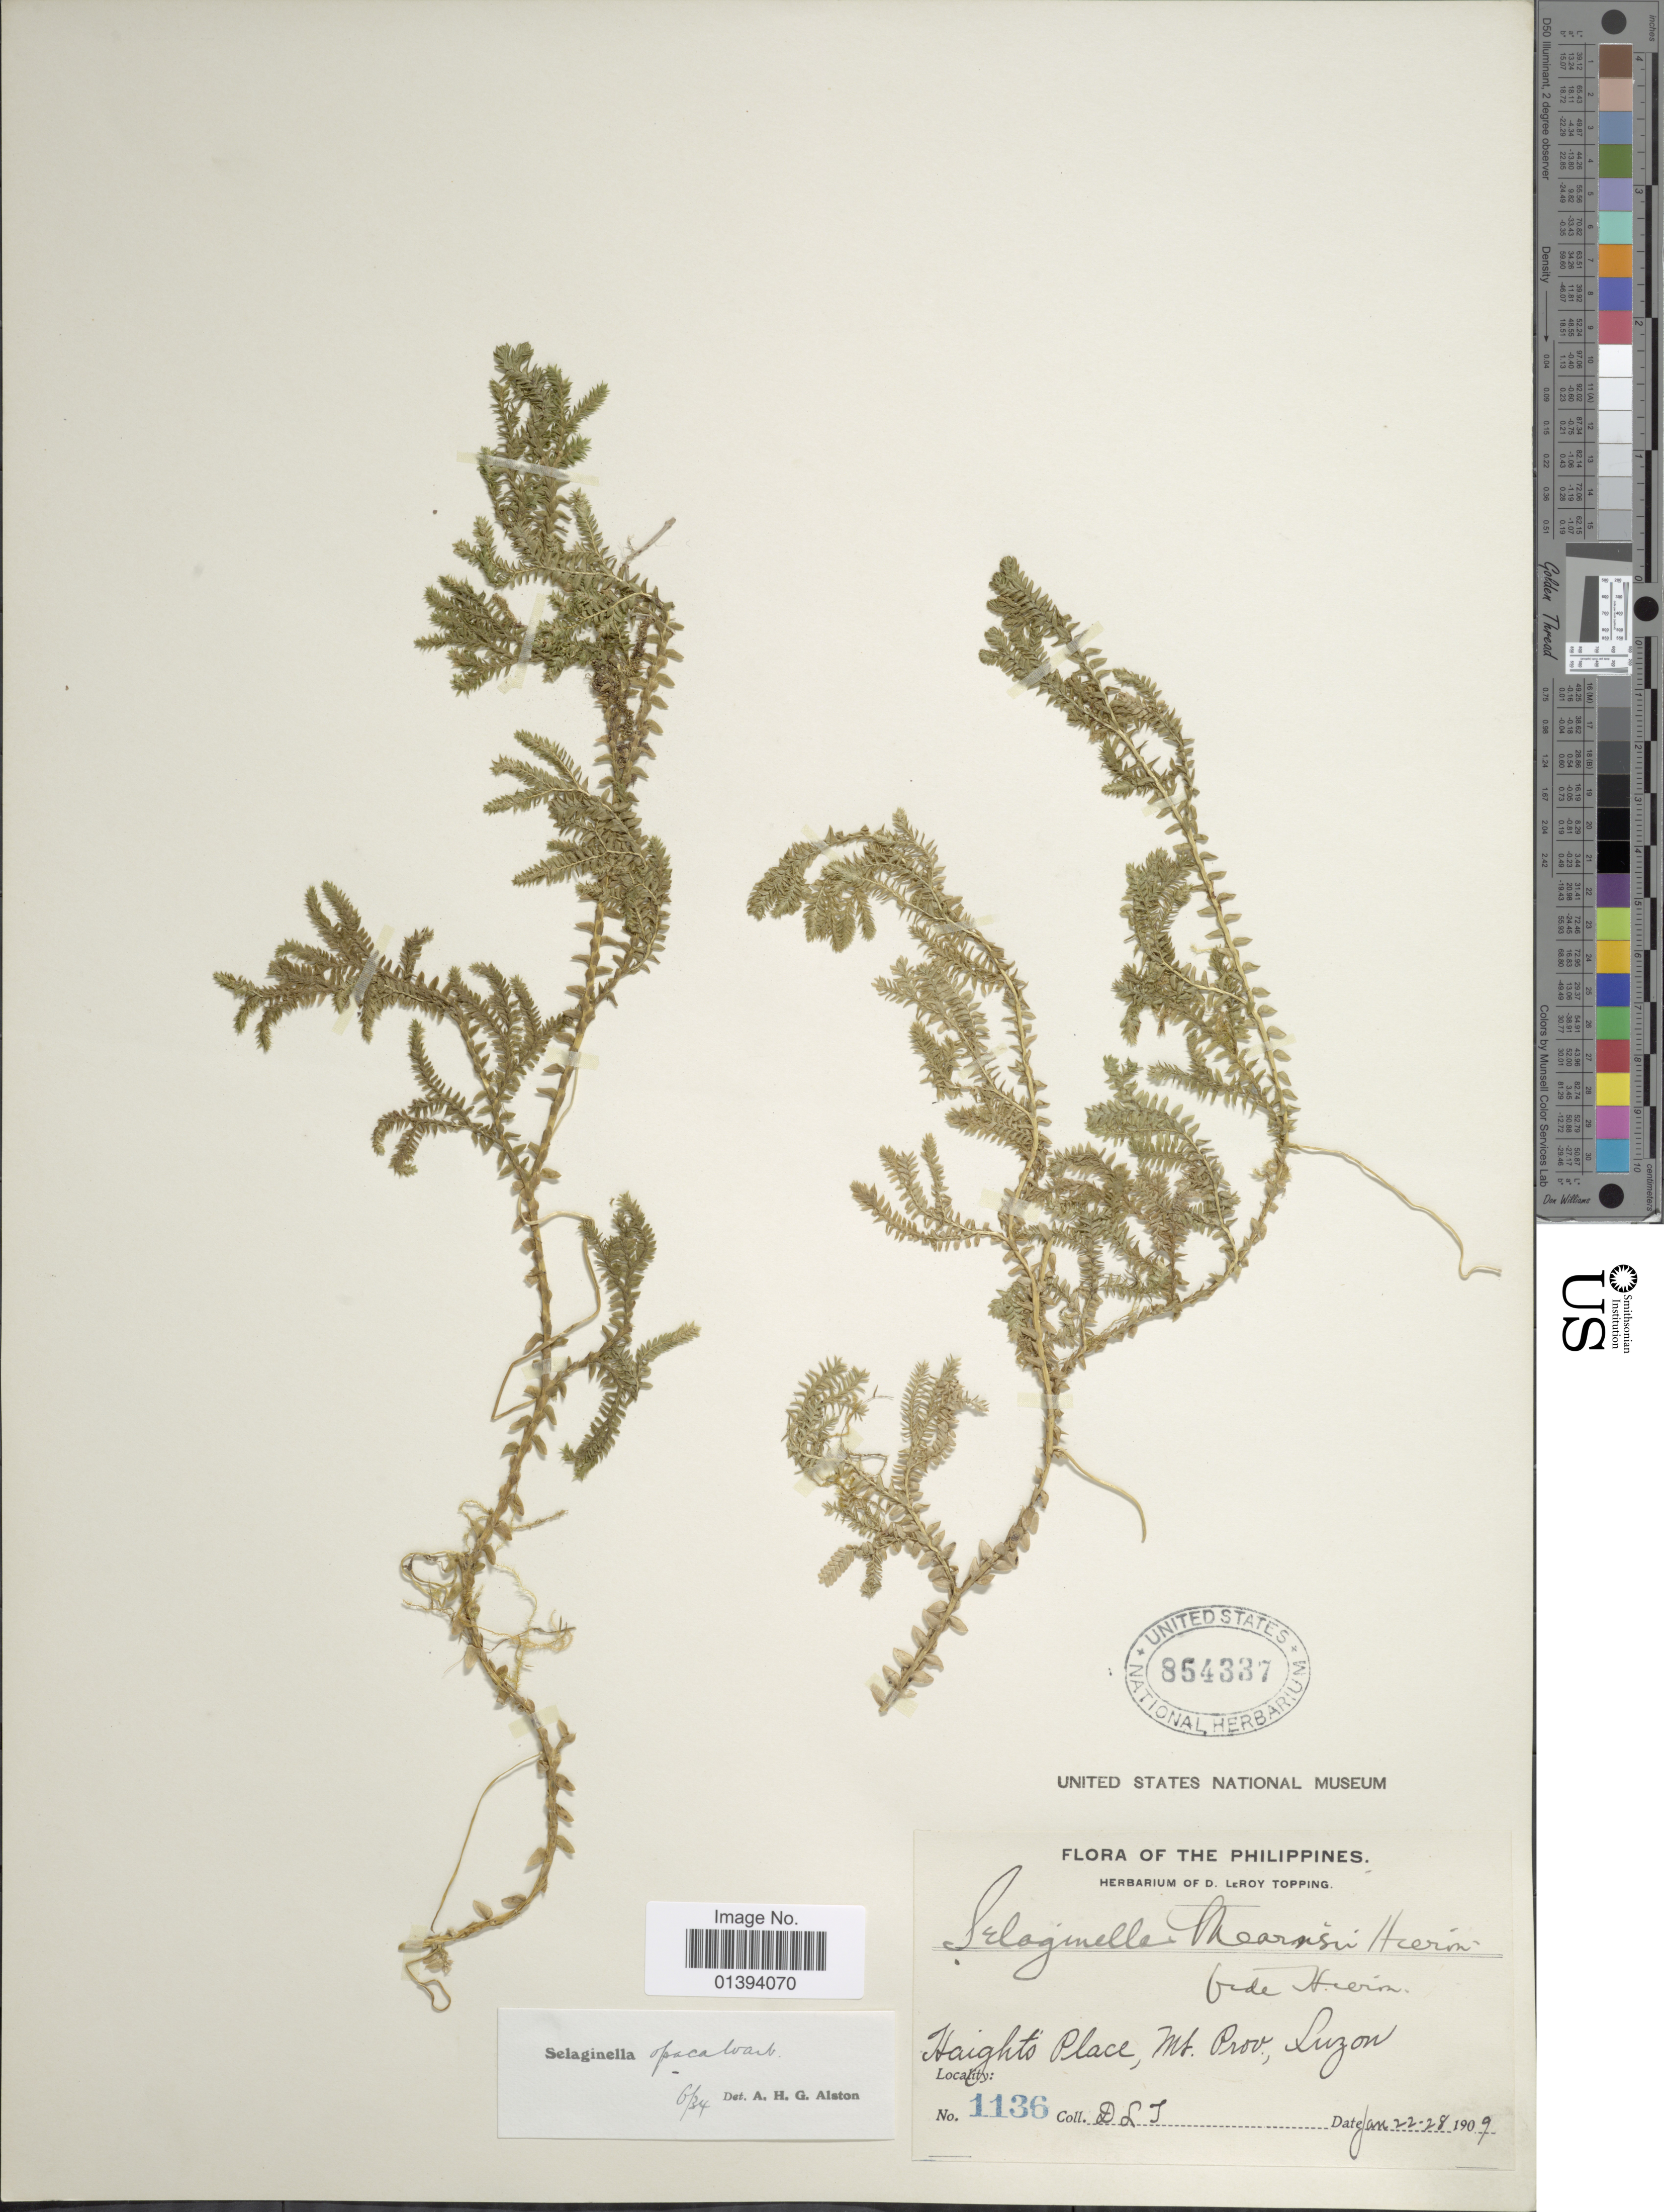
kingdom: Plantae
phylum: Tracheophyta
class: Lycopodiopsida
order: Selaginellales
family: Selaginellaceae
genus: Selaginella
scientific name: Selaginella opaca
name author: Warb.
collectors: D. L. Topping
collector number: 1136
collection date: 1909-01-22/1909-01-28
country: Philippines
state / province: Central Luzon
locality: Haights place, Mt. Prov. Luzon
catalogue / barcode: US 854337